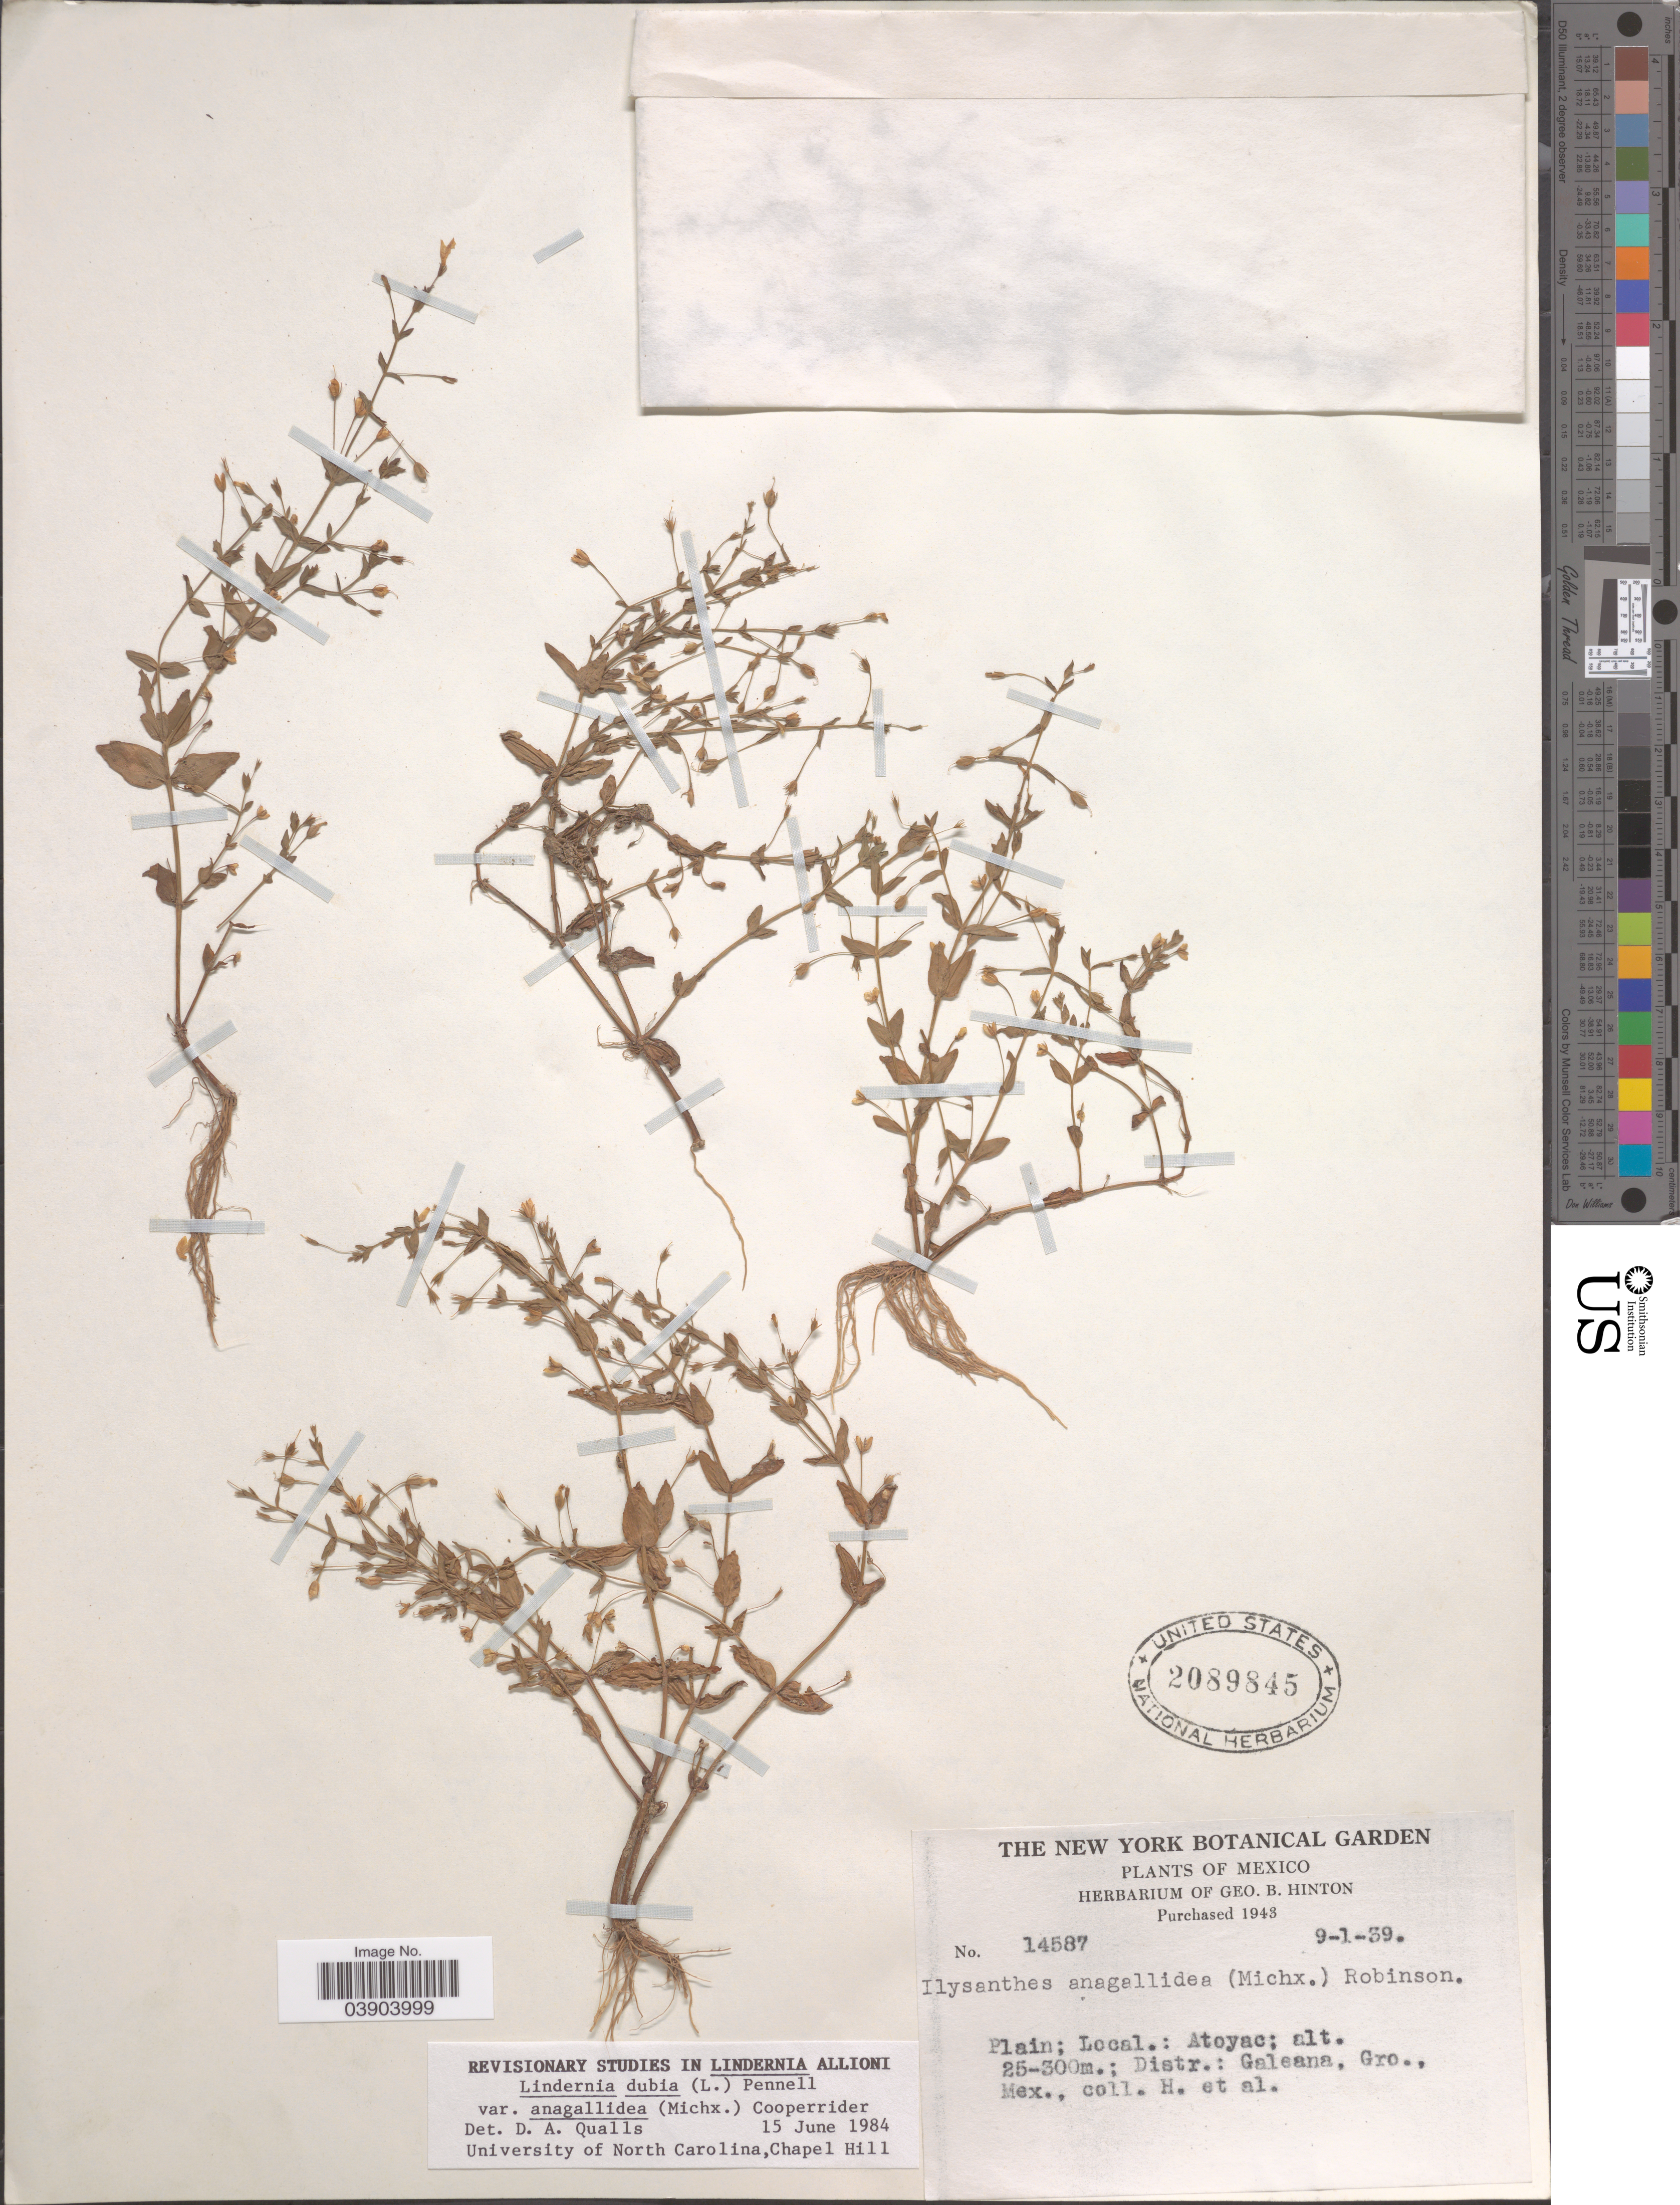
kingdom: Plantae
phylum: Tracheophyta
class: Magnoliopsida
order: Lamiales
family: Linderniaceae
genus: Lindernia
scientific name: Lindernia dubia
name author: (L.) Pennell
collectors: G. B. Hinton & et al.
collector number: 14587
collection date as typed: Transcribed d/m/y: 1/9/39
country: Mexico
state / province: Guerrero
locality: Plain; Atoyac. Distr.: Galeana.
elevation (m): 25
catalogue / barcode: US 2089845